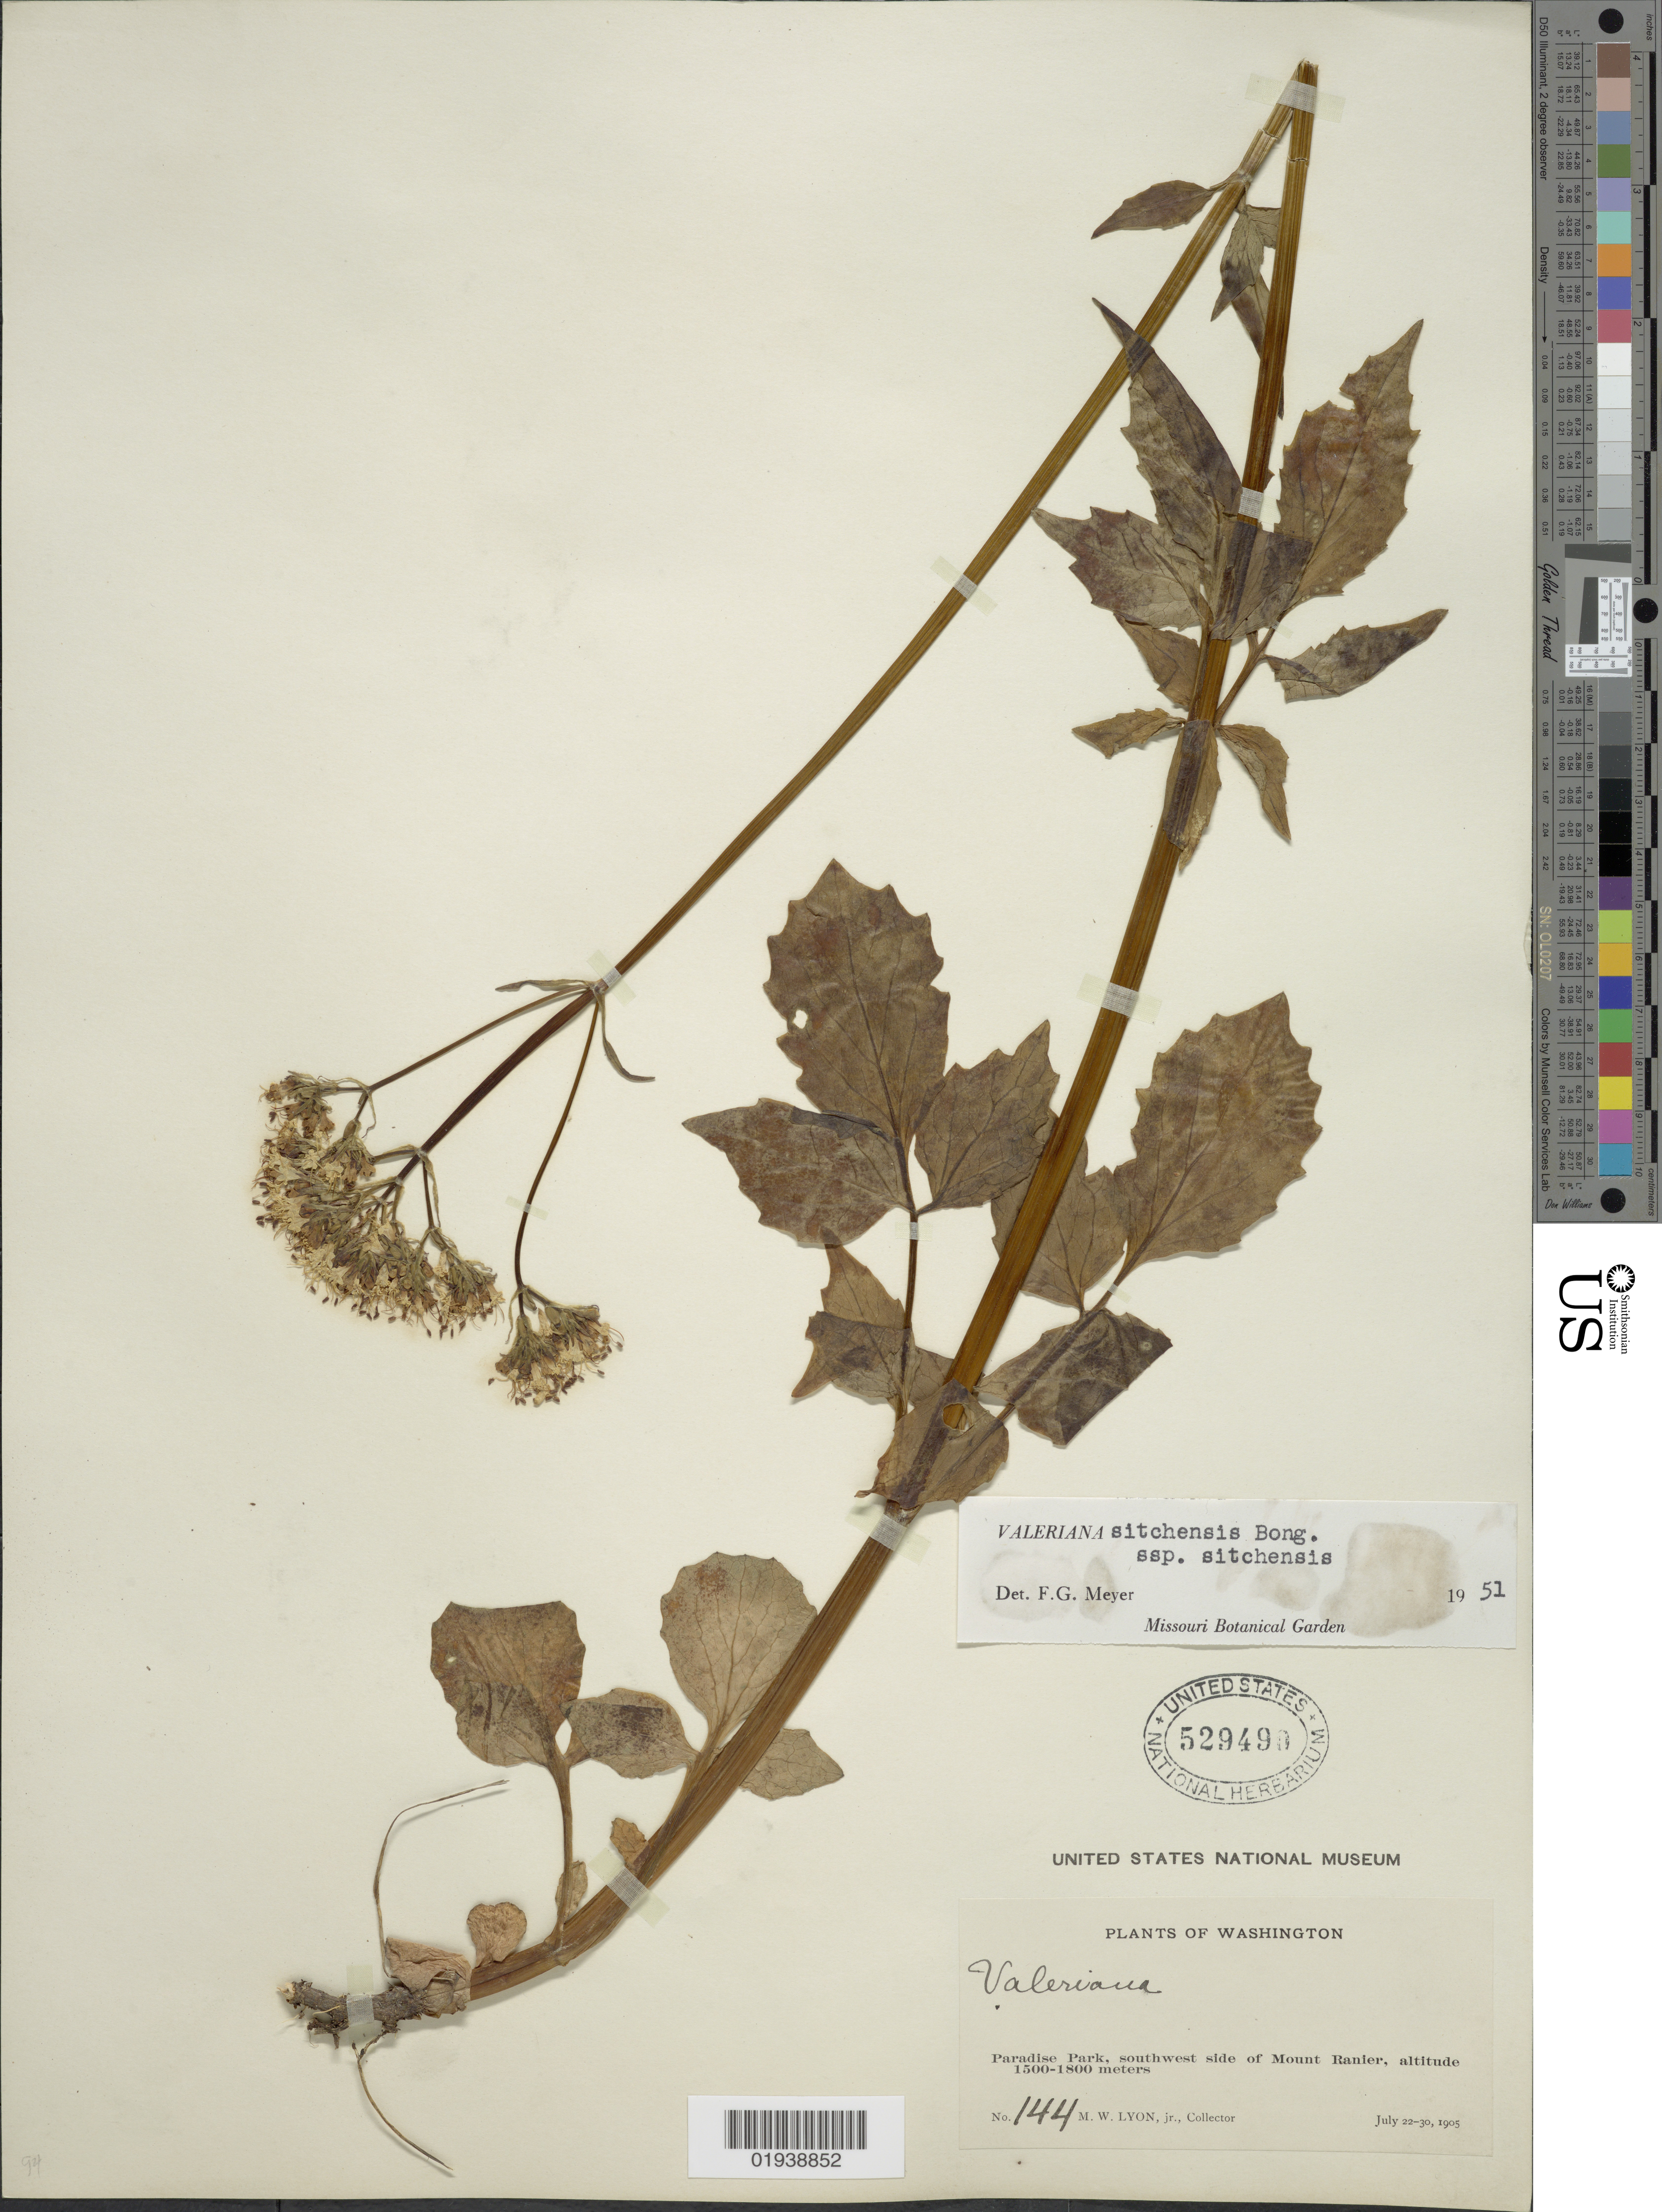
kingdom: Plantae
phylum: Tracheophyta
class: Magnoliopsida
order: Dipsacales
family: Caprifoliaceae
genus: Valeriana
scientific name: Valeriana sitchensis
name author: Bong.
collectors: M. Lyon Jr.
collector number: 144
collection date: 1905-07-22/1905-07-30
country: United States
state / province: Washington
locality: Paradise Park, southwest side of Mount Ranier.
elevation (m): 1500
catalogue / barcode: US 529490